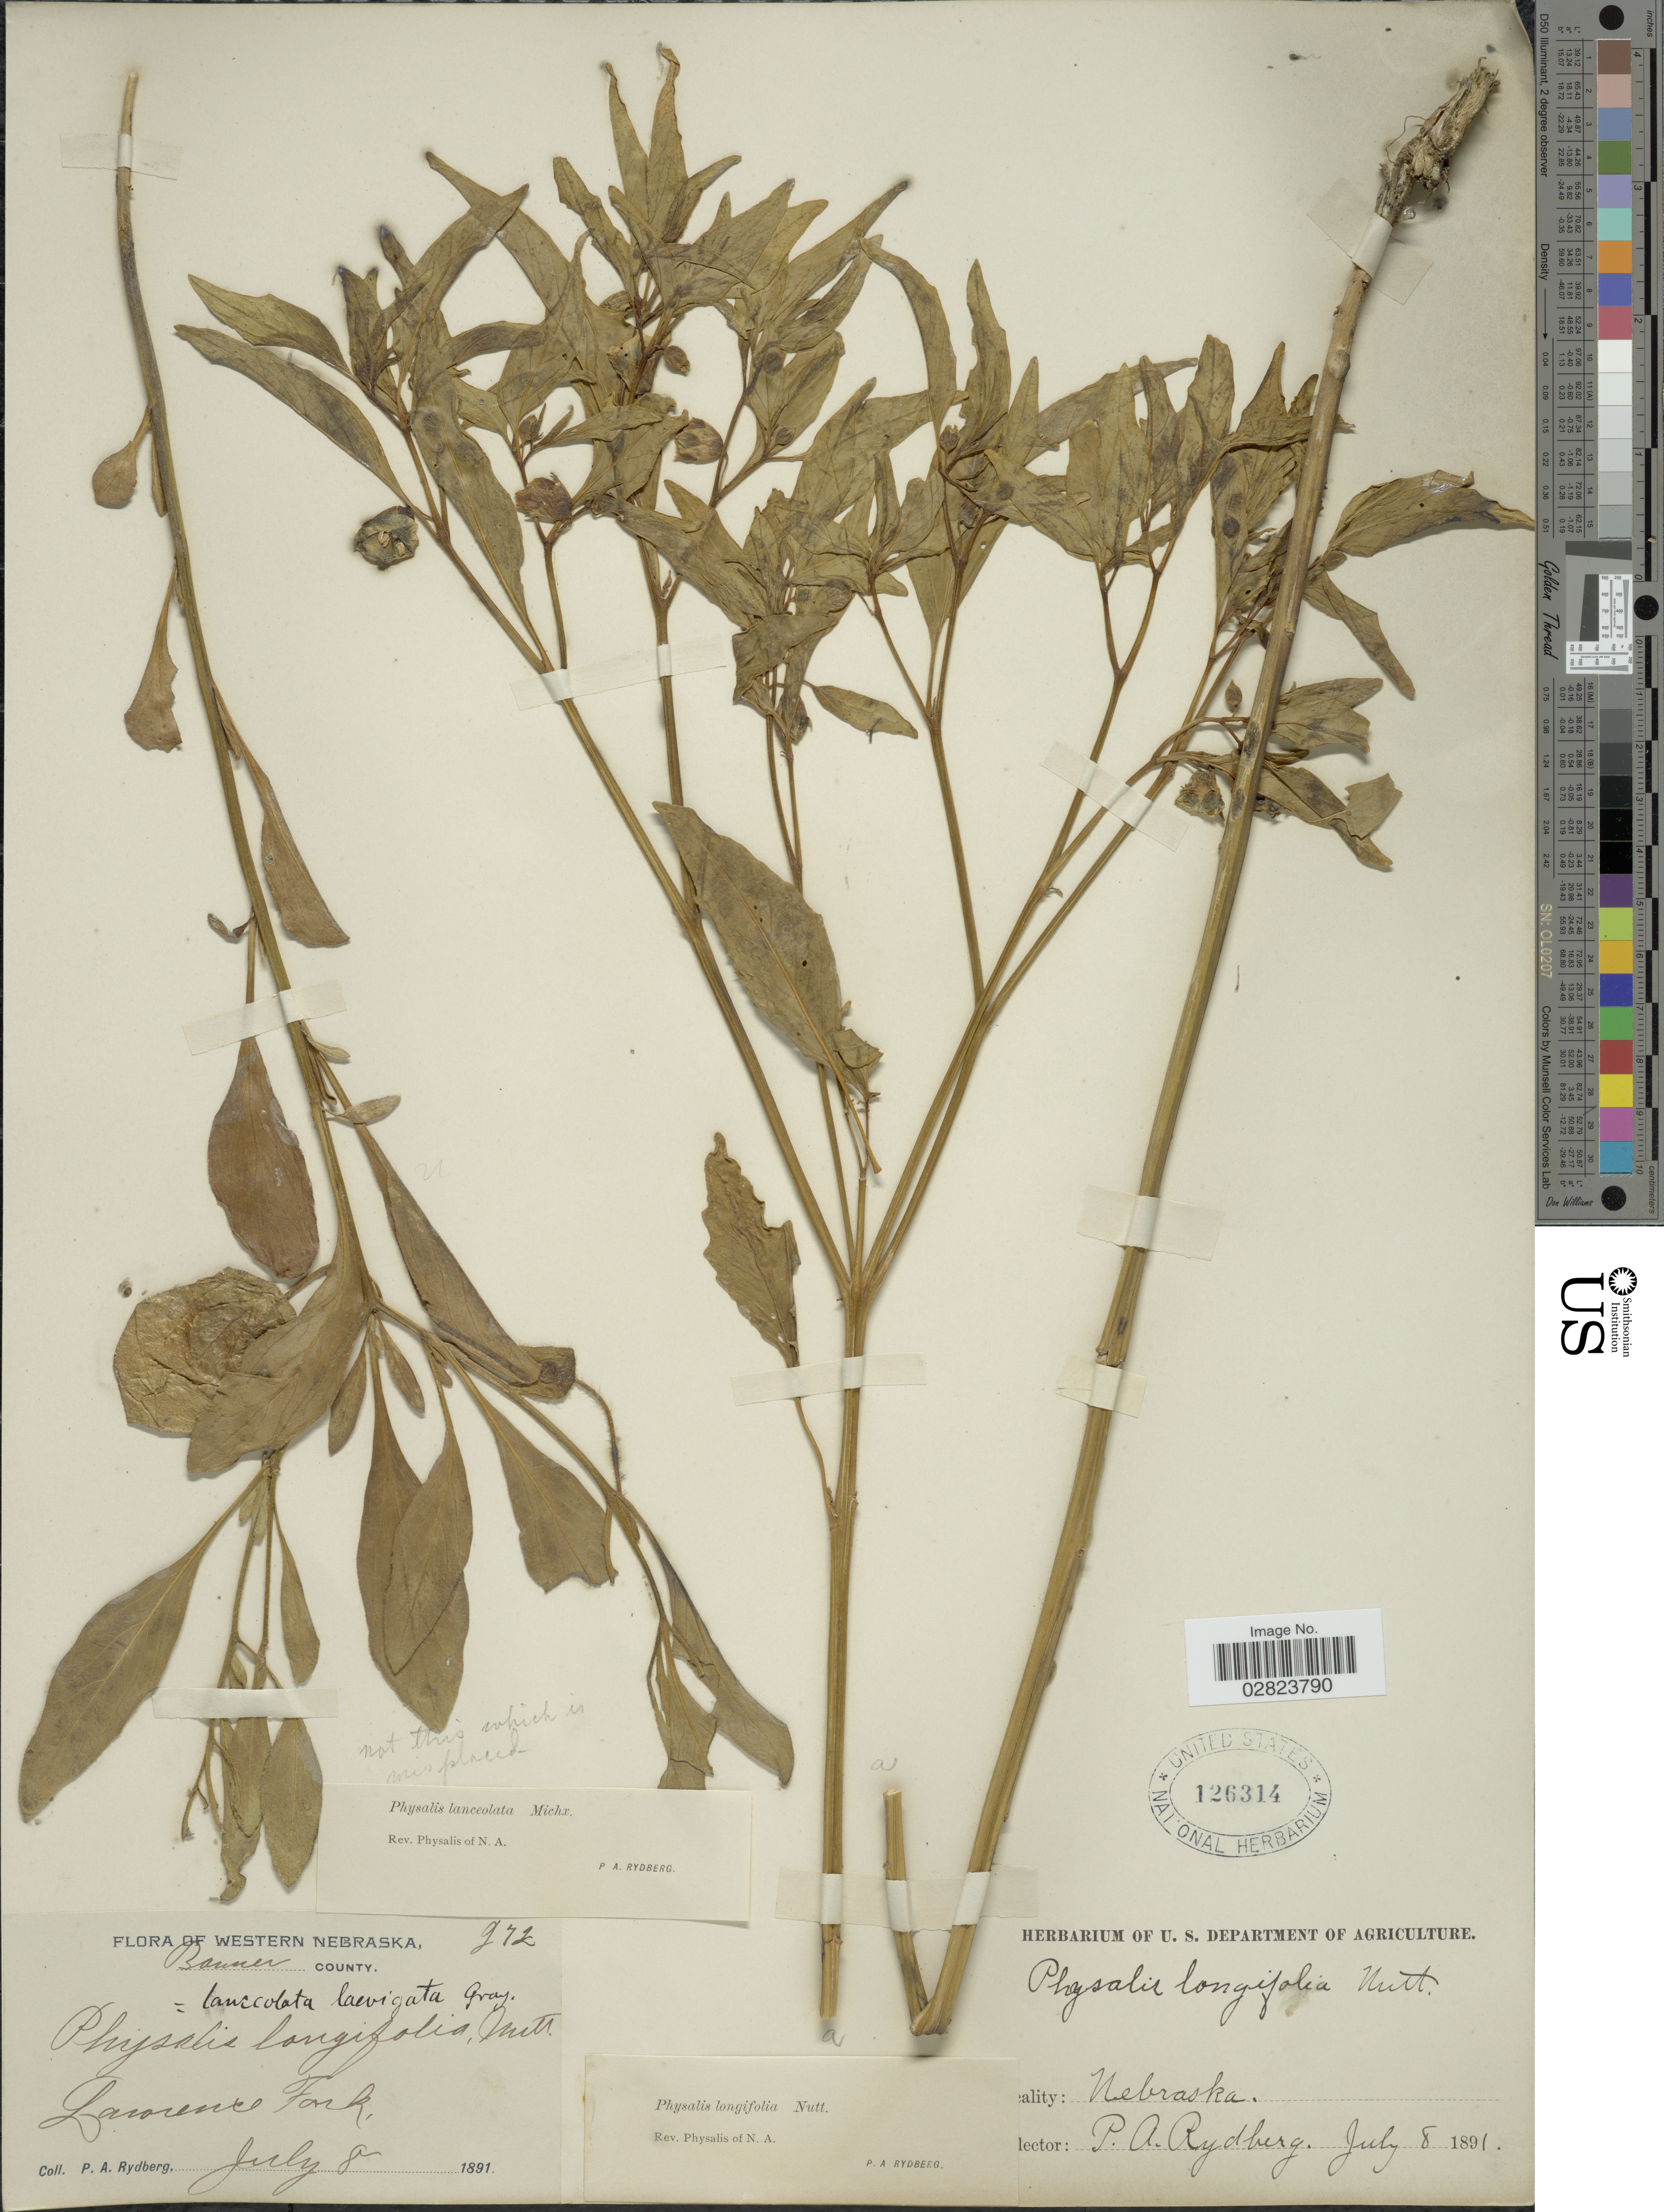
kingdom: Plantae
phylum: Tracheophyta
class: Magnoliopsida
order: Solanales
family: Solanaceae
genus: Physalis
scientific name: Physalis longifolia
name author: Nutt.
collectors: P. A. Rydberg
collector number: g72*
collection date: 1891-07-08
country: United States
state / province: Nebraska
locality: Western Nebraska, Banner County. Lawrence Fork.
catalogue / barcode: US 126314